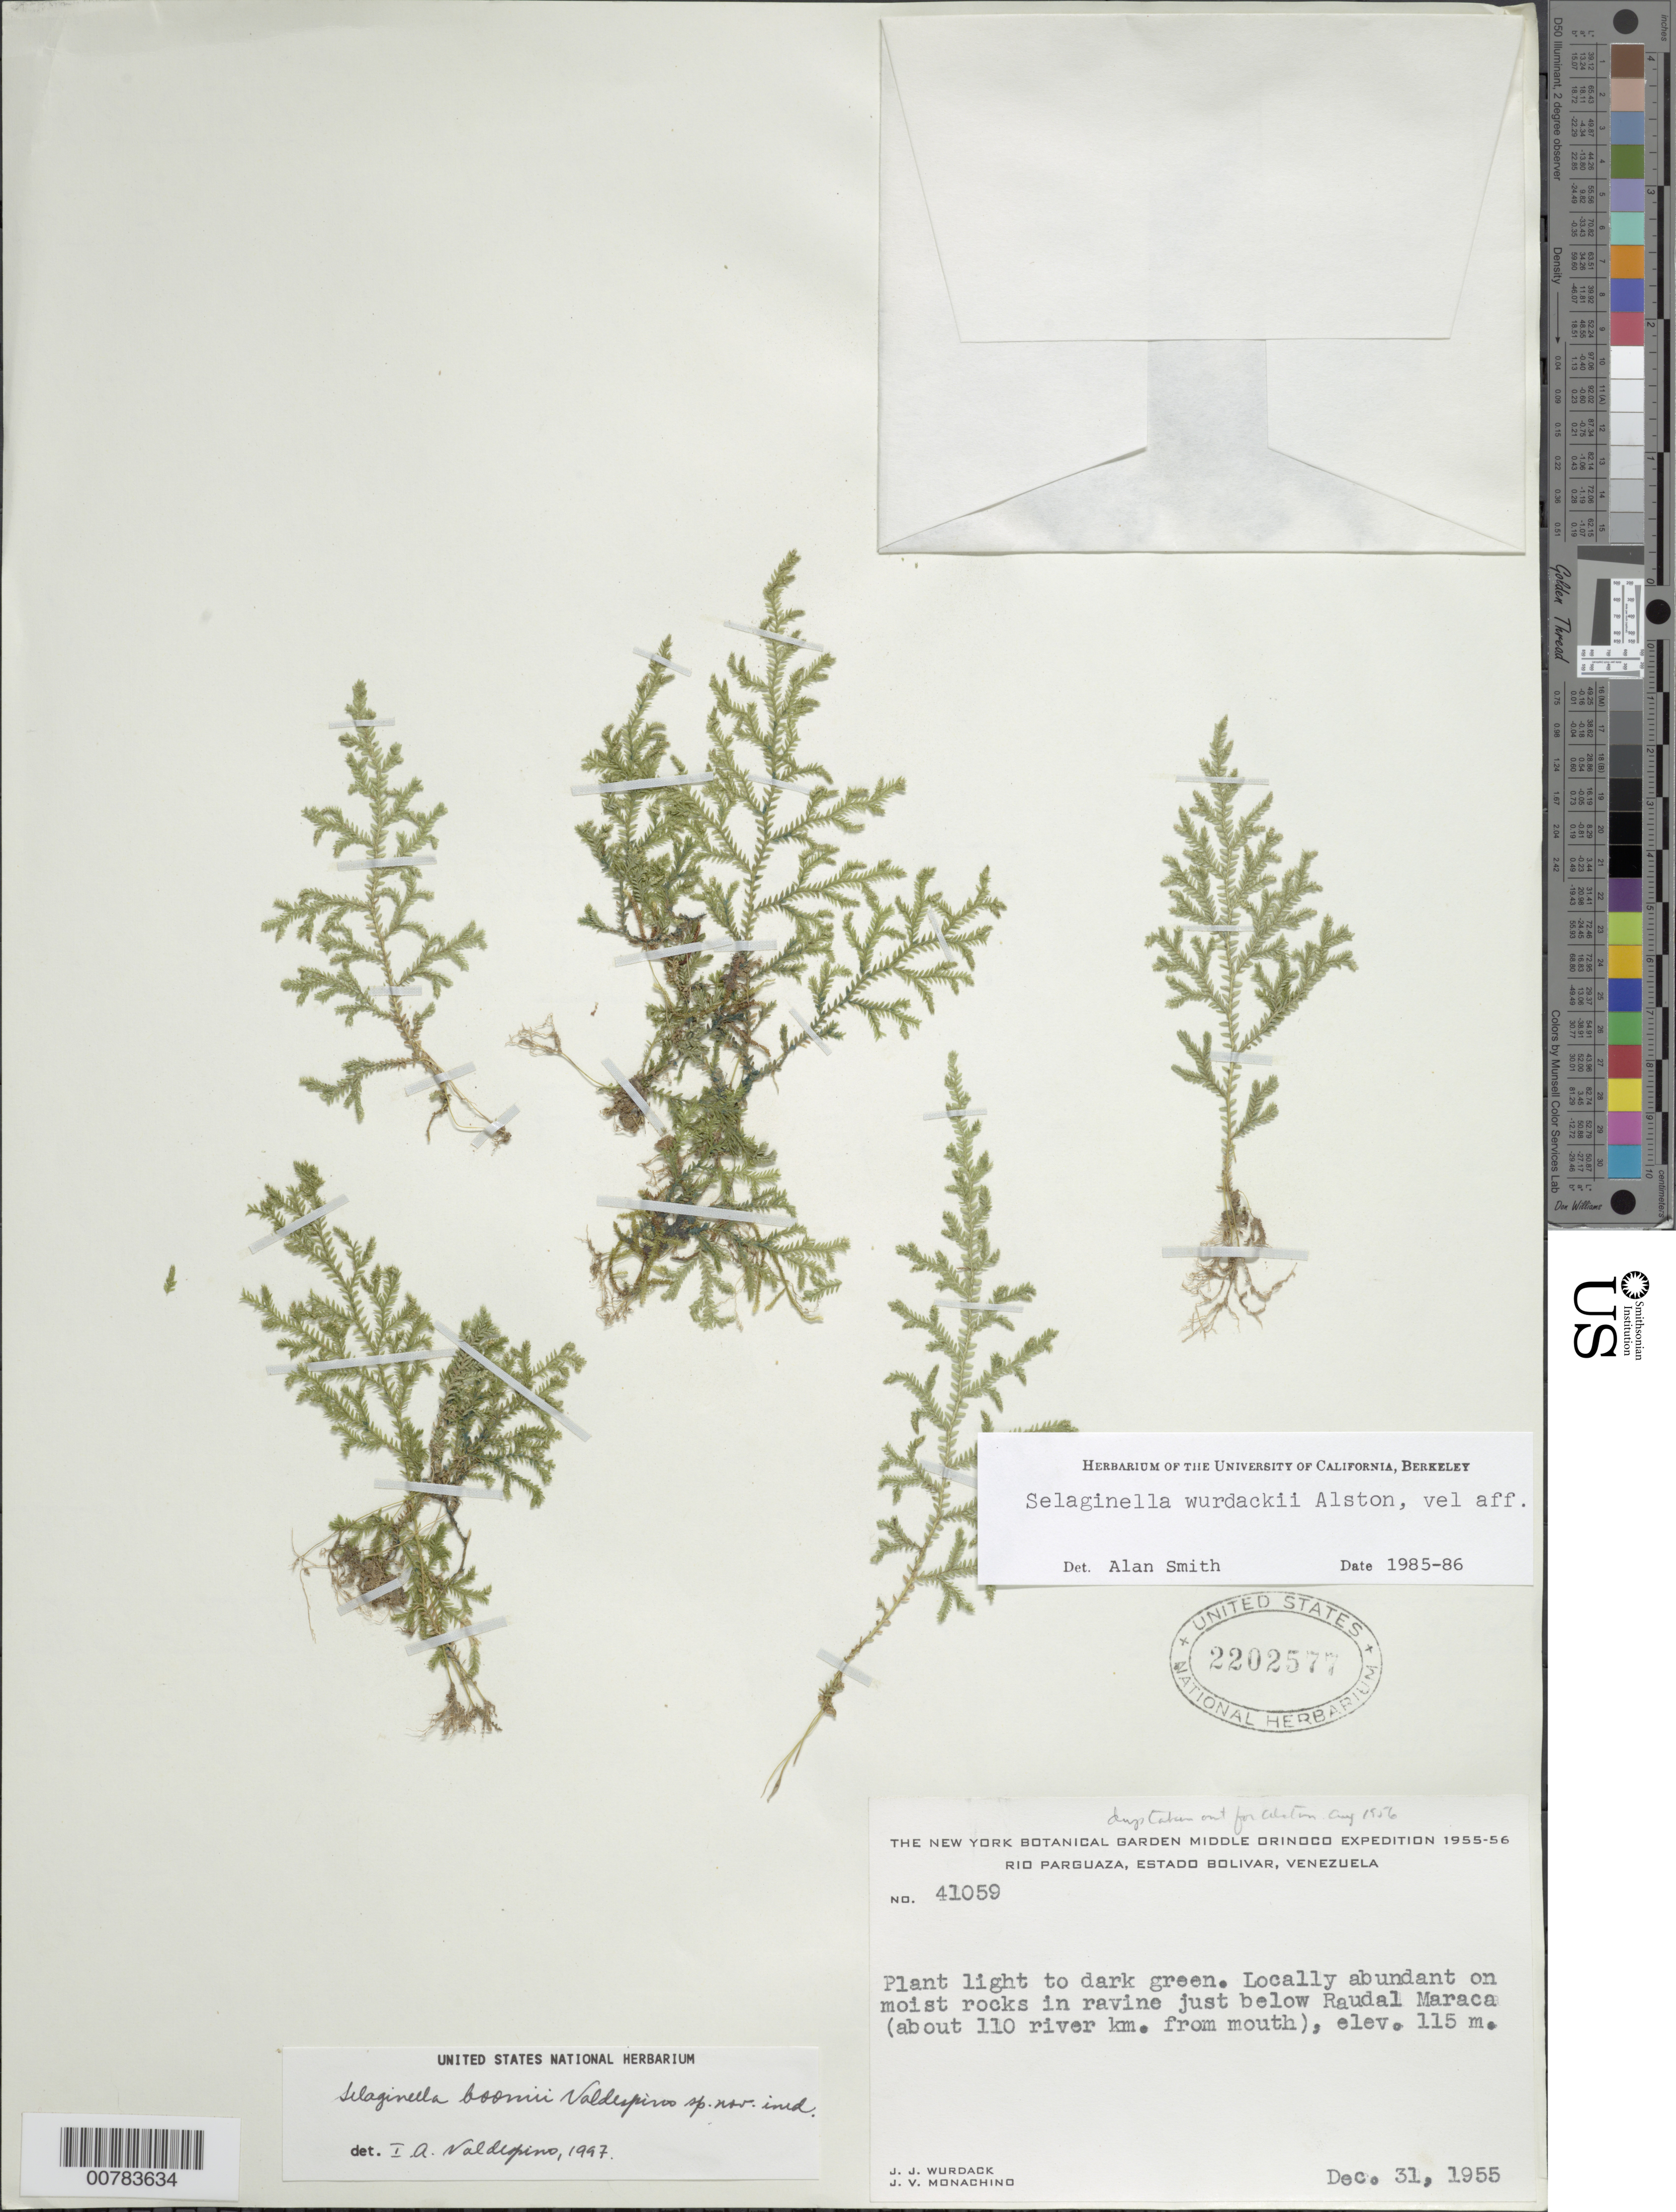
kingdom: Plantae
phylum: Tracheophyta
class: Lycopodiopsida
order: Selaginellales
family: Selaginellaceae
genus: Selaginella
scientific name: Selaginella boomii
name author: Valdespino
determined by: Valdespino, I. A., (PMA), Universidad de Panama (PANAMA)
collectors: J. J. Wurdack & J. V. Monachino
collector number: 41059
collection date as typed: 31-Dec-55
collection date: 1955-12-31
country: Venezuela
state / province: Bolívar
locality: Río Parguaza, between El Carmen and Raudal Maraca, 50-100 km from river mouth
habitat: Moist rocks in ravine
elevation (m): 110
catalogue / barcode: US 2202577